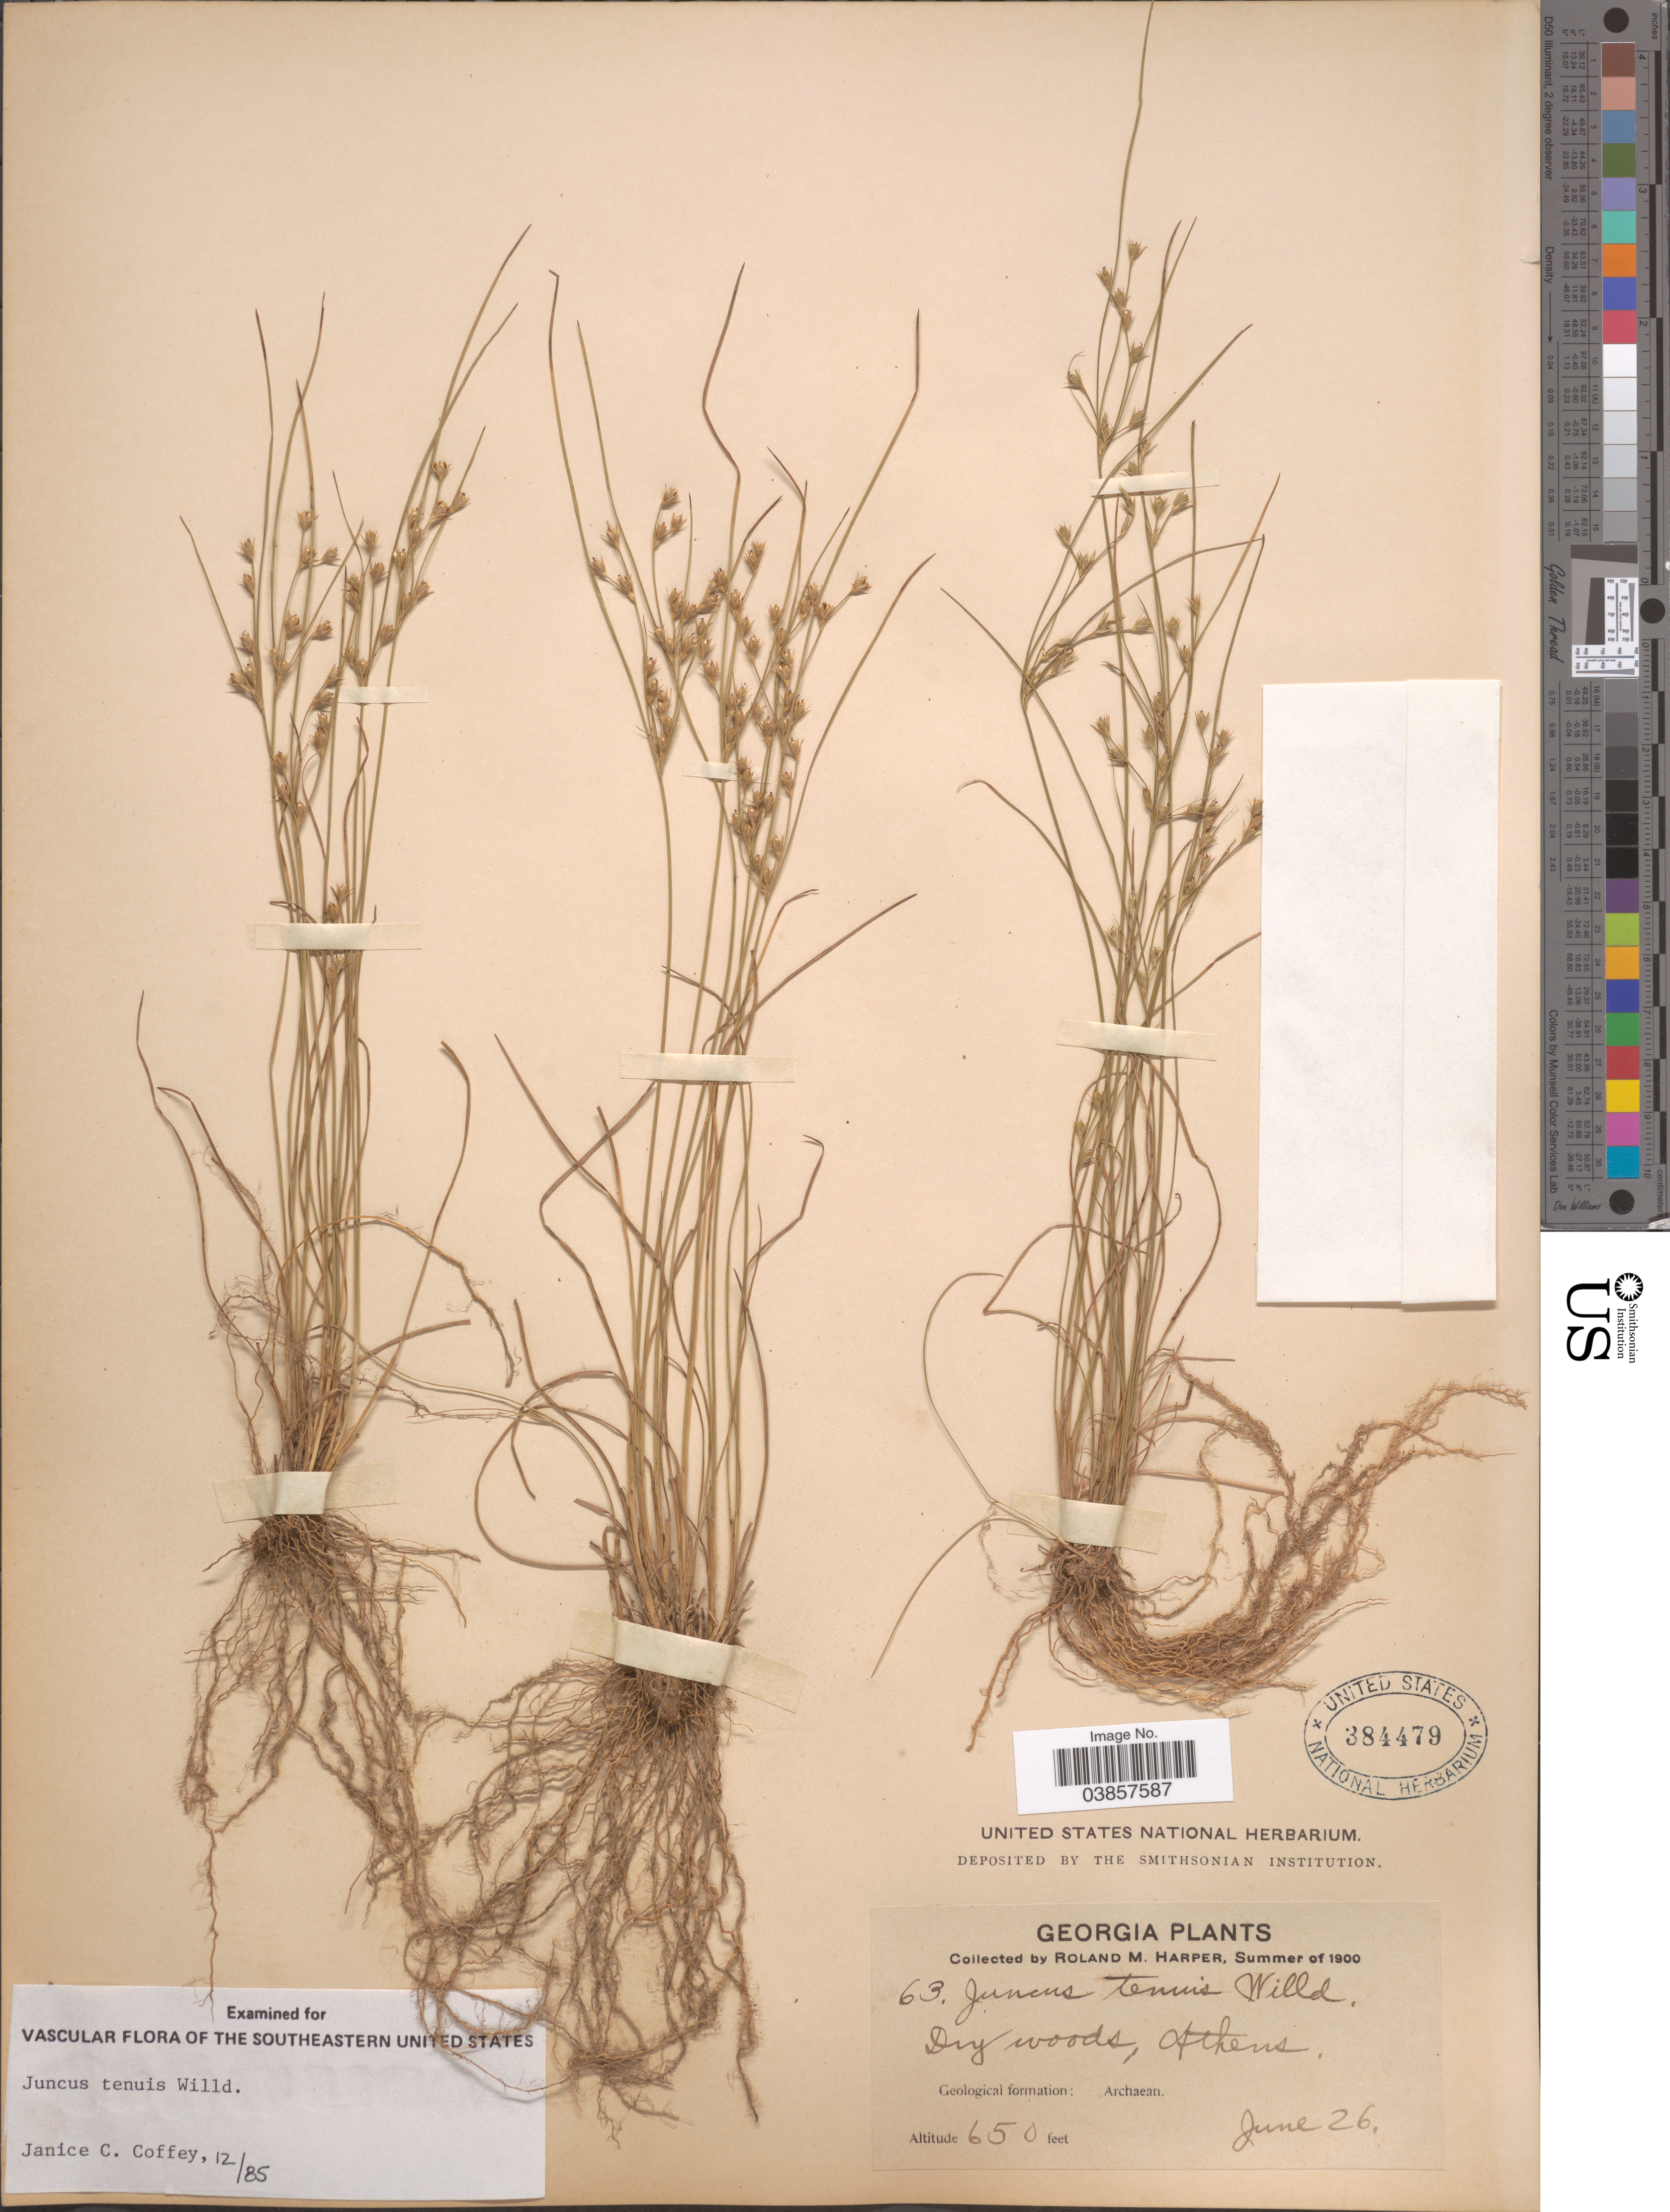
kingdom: Plantae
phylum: Tracheophyta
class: Liliopsida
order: Poales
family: Juncaceae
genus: Juncus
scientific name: Juncus tenuis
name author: Willd.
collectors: R. M. Harper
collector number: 63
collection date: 1900-06-26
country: United States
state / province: Georgia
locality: Athens. Geological formation: Archaean.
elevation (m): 198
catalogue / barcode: US 384479